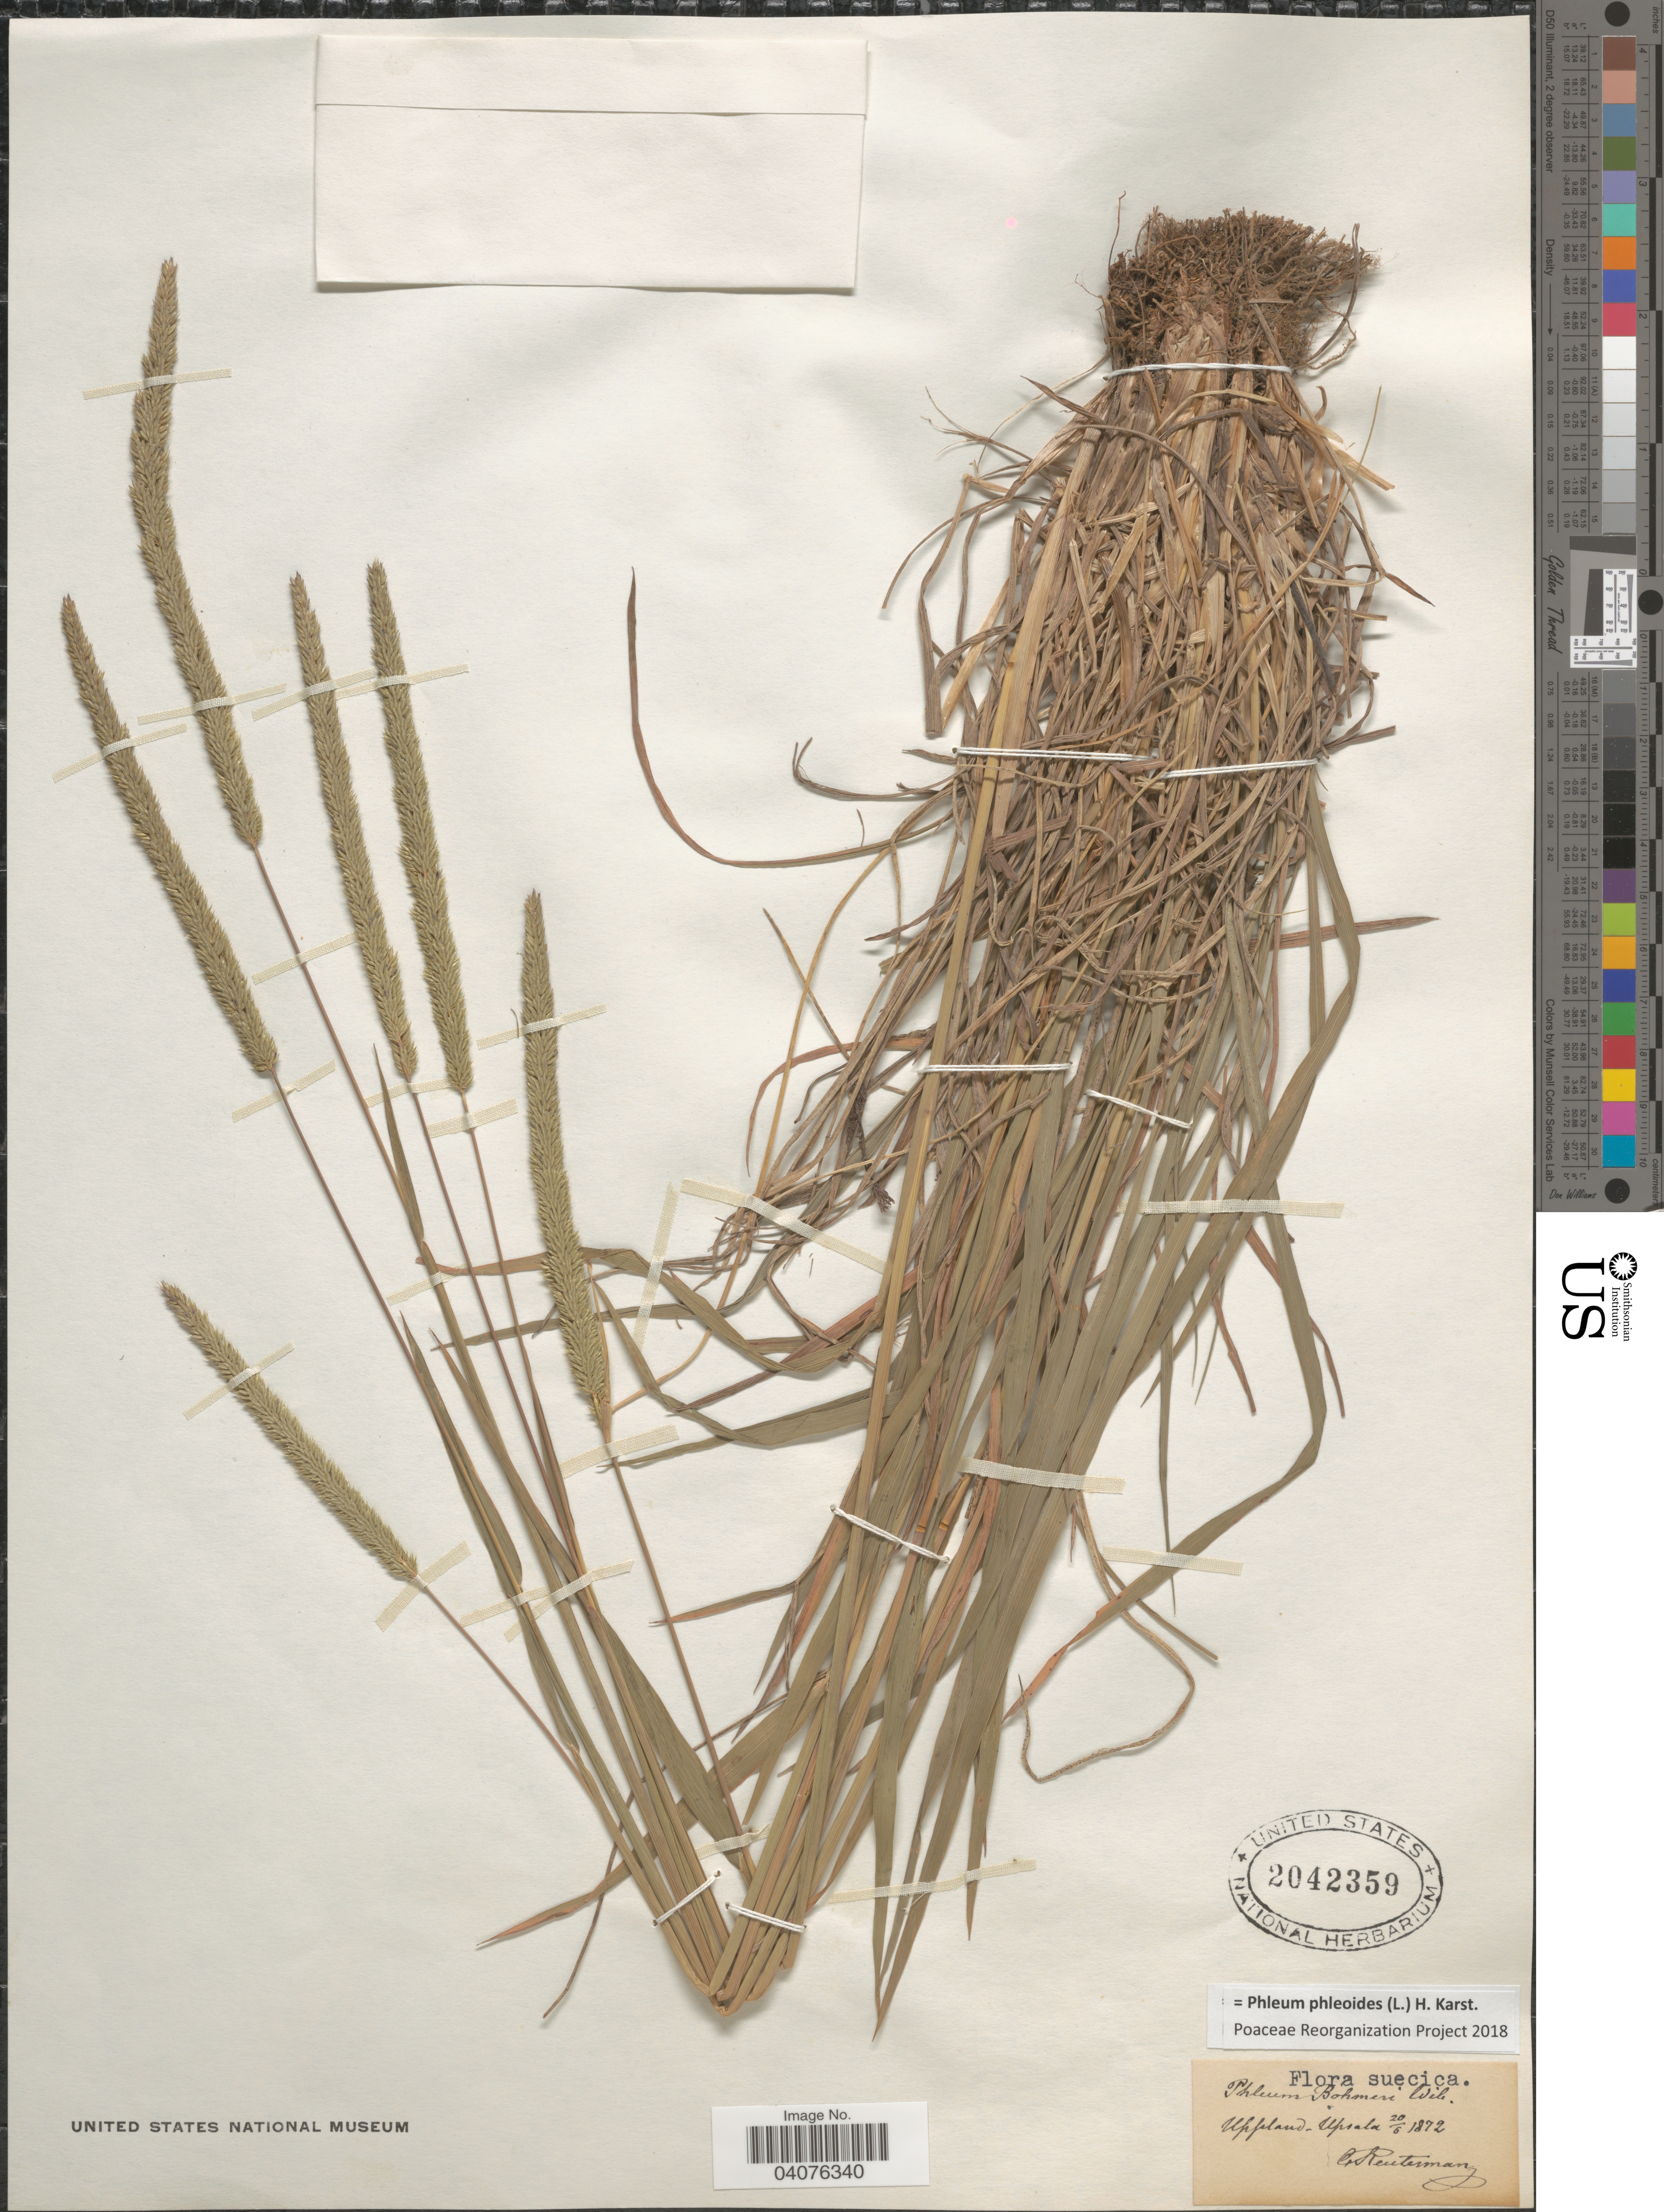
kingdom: Plantae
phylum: Tracheophyta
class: Liliopsida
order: Poales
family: Poaceae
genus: Phleum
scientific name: Phleum phleoides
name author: (L.) H. Karst.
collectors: C. Reuterman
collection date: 1872-06-20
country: Sweden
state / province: Uppsala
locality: Suecica. Uppland. Upsala.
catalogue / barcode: US 2042359